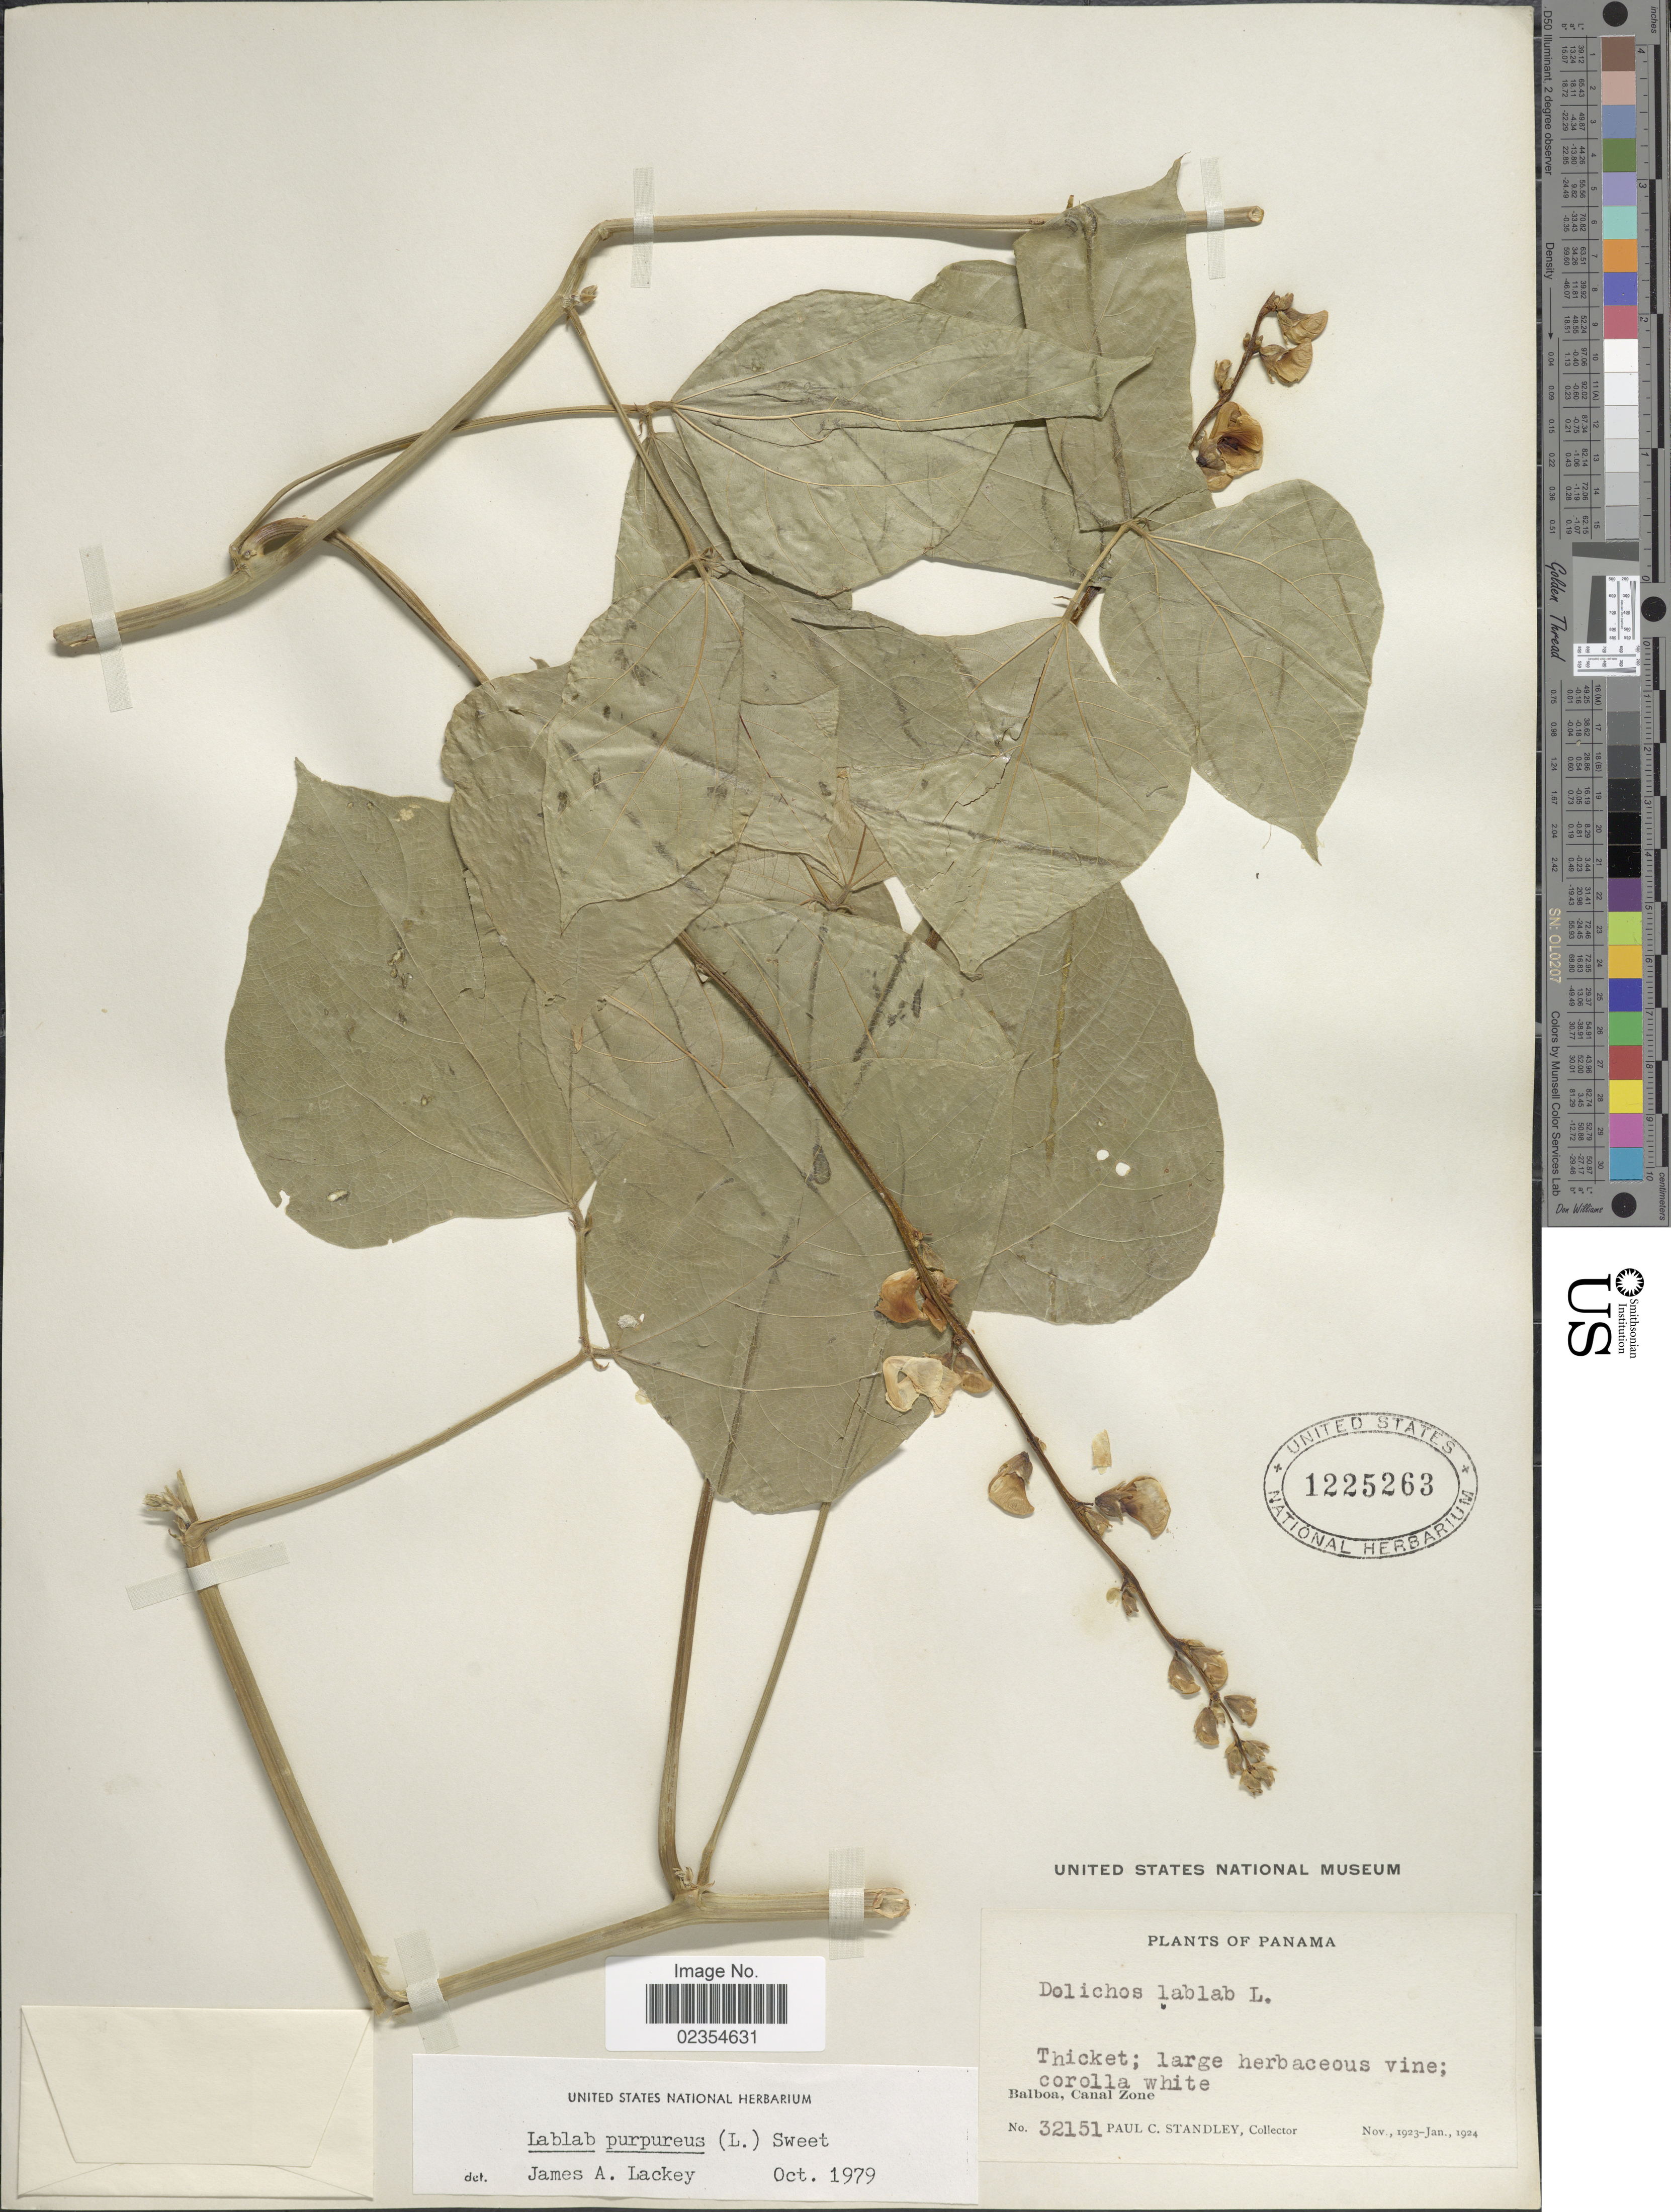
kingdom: Plantae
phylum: Tracheophyta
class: Magnoliopsida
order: Fabales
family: Fabaceae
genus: Lablab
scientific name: Lablab purpureus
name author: (L.) Sweet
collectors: P. C. Standley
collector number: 32151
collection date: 1923-11/1924-01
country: Panama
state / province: Colón / Panamá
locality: Balboa, Canal Zone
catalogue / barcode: US 1225263